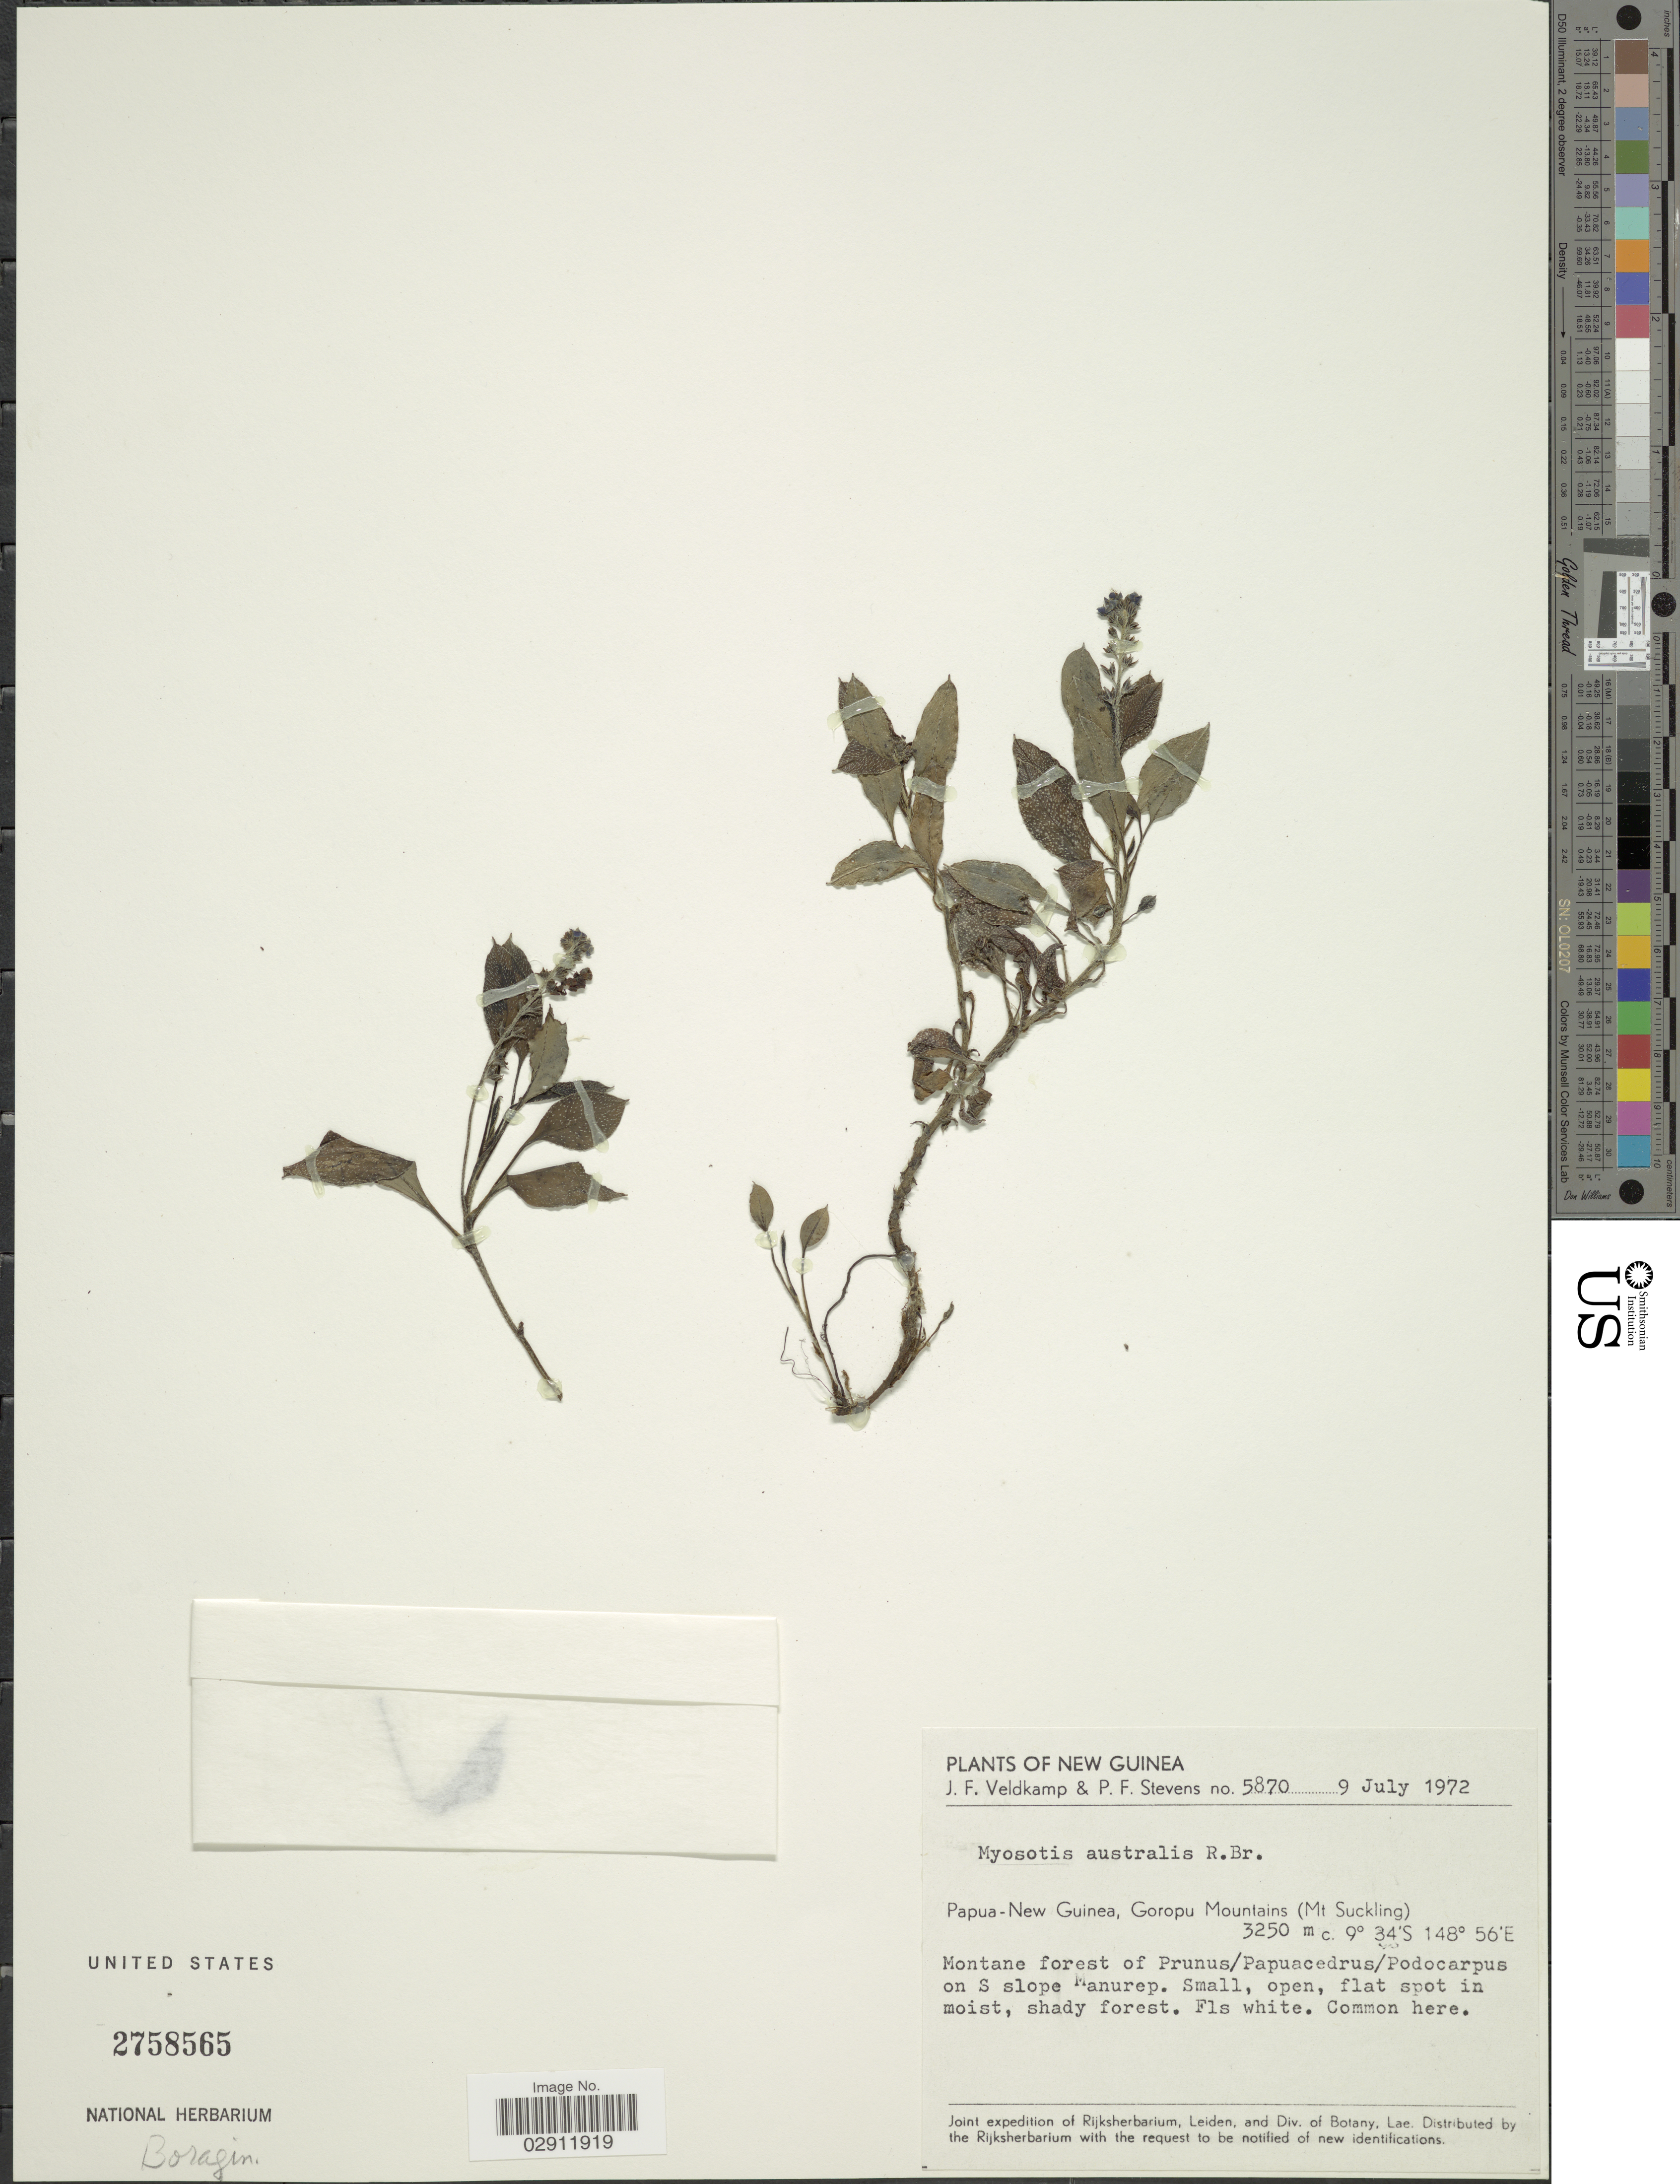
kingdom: Plantae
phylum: Tracheophyta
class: Magnoliopsida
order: Boraginales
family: Boraginaceae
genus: Myosotis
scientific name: Myosotis australis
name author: R. Br.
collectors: J. F. Veldkamp & P. F. Stevens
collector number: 5870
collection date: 1972-07-09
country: Papua New Guinea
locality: Goropu Mountains (Mt. Suckling). Montane forest of Prunus/ Papuacedrus/ Podocarpus on S slope Manurep.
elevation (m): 3250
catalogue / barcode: US 2758565